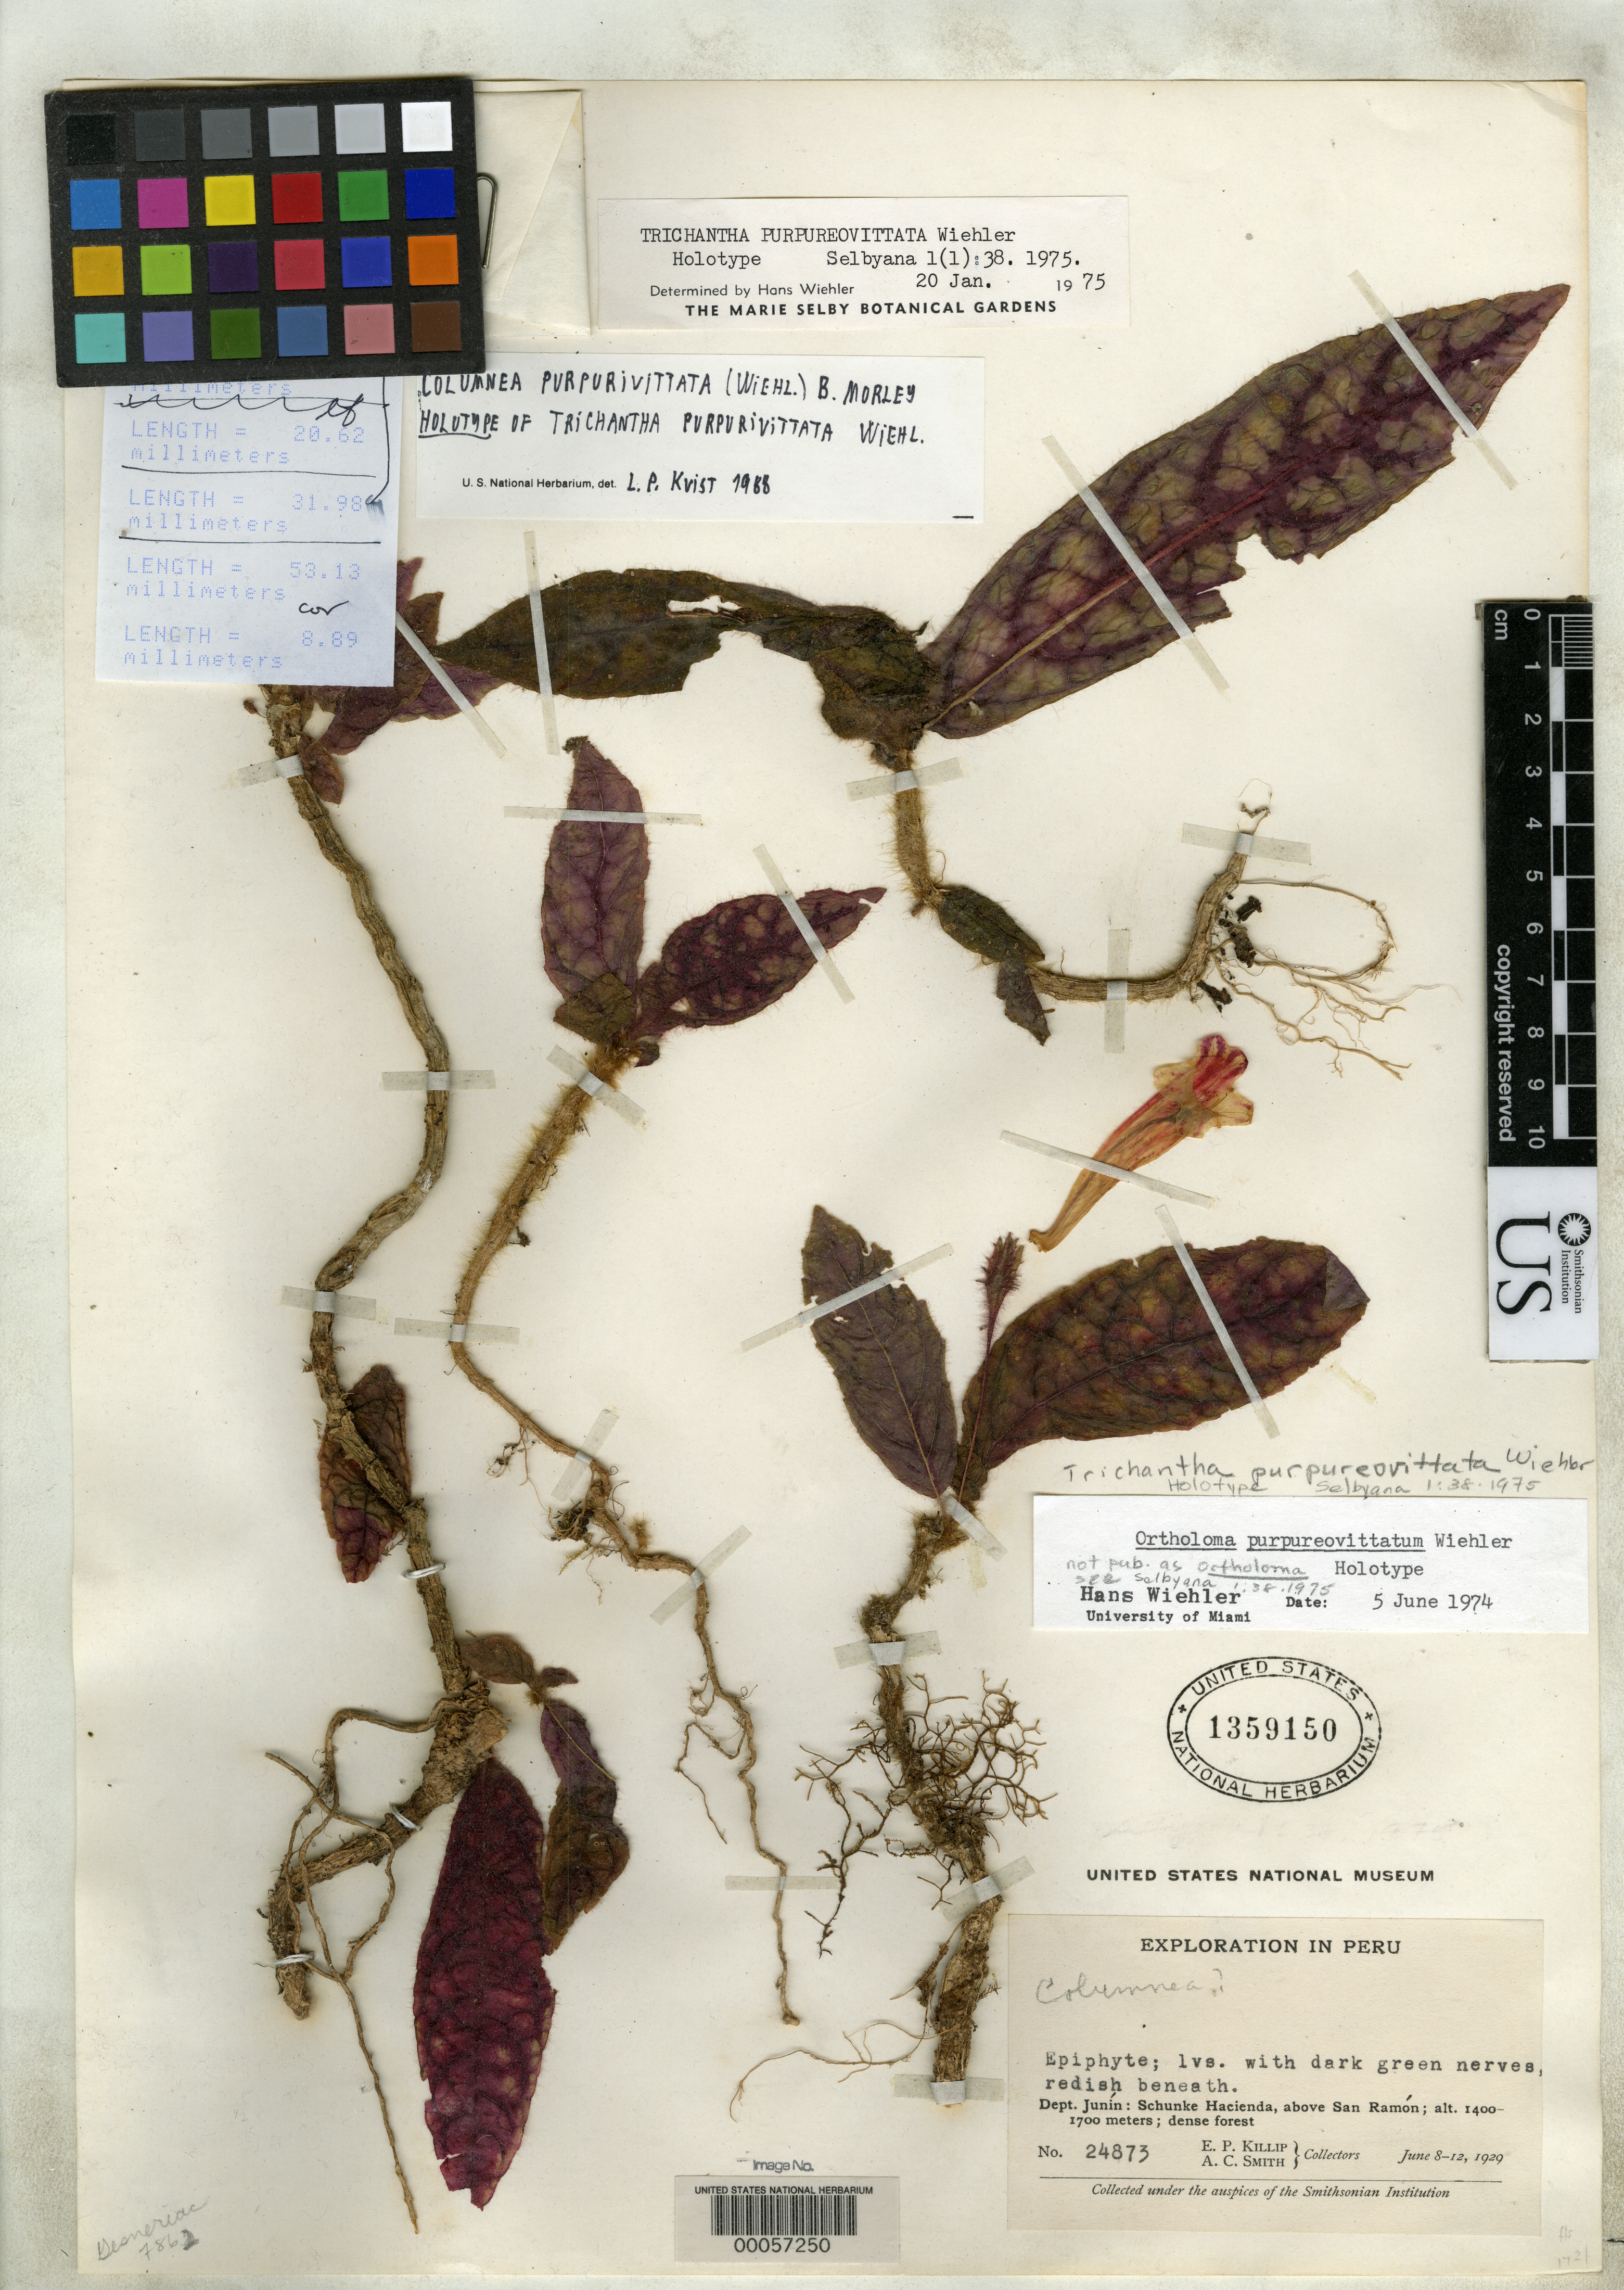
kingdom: Plantae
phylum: Tracheophyta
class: Magnoliopsida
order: Lamiales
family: Gesneriaceae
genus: Trichantha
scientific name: Trichantha purpureovittata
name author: Wiehler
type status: Holotype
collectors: E. P. Killip & A. C. Smith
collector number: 24873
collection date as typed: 08 Jun 1929 to 12 Jun 1929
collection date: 1929-06-08/1929-06-12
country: Peru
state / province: Junín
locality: Schunke Hacienda, above San Ramon.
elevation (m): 1400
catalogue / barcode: US 1359150